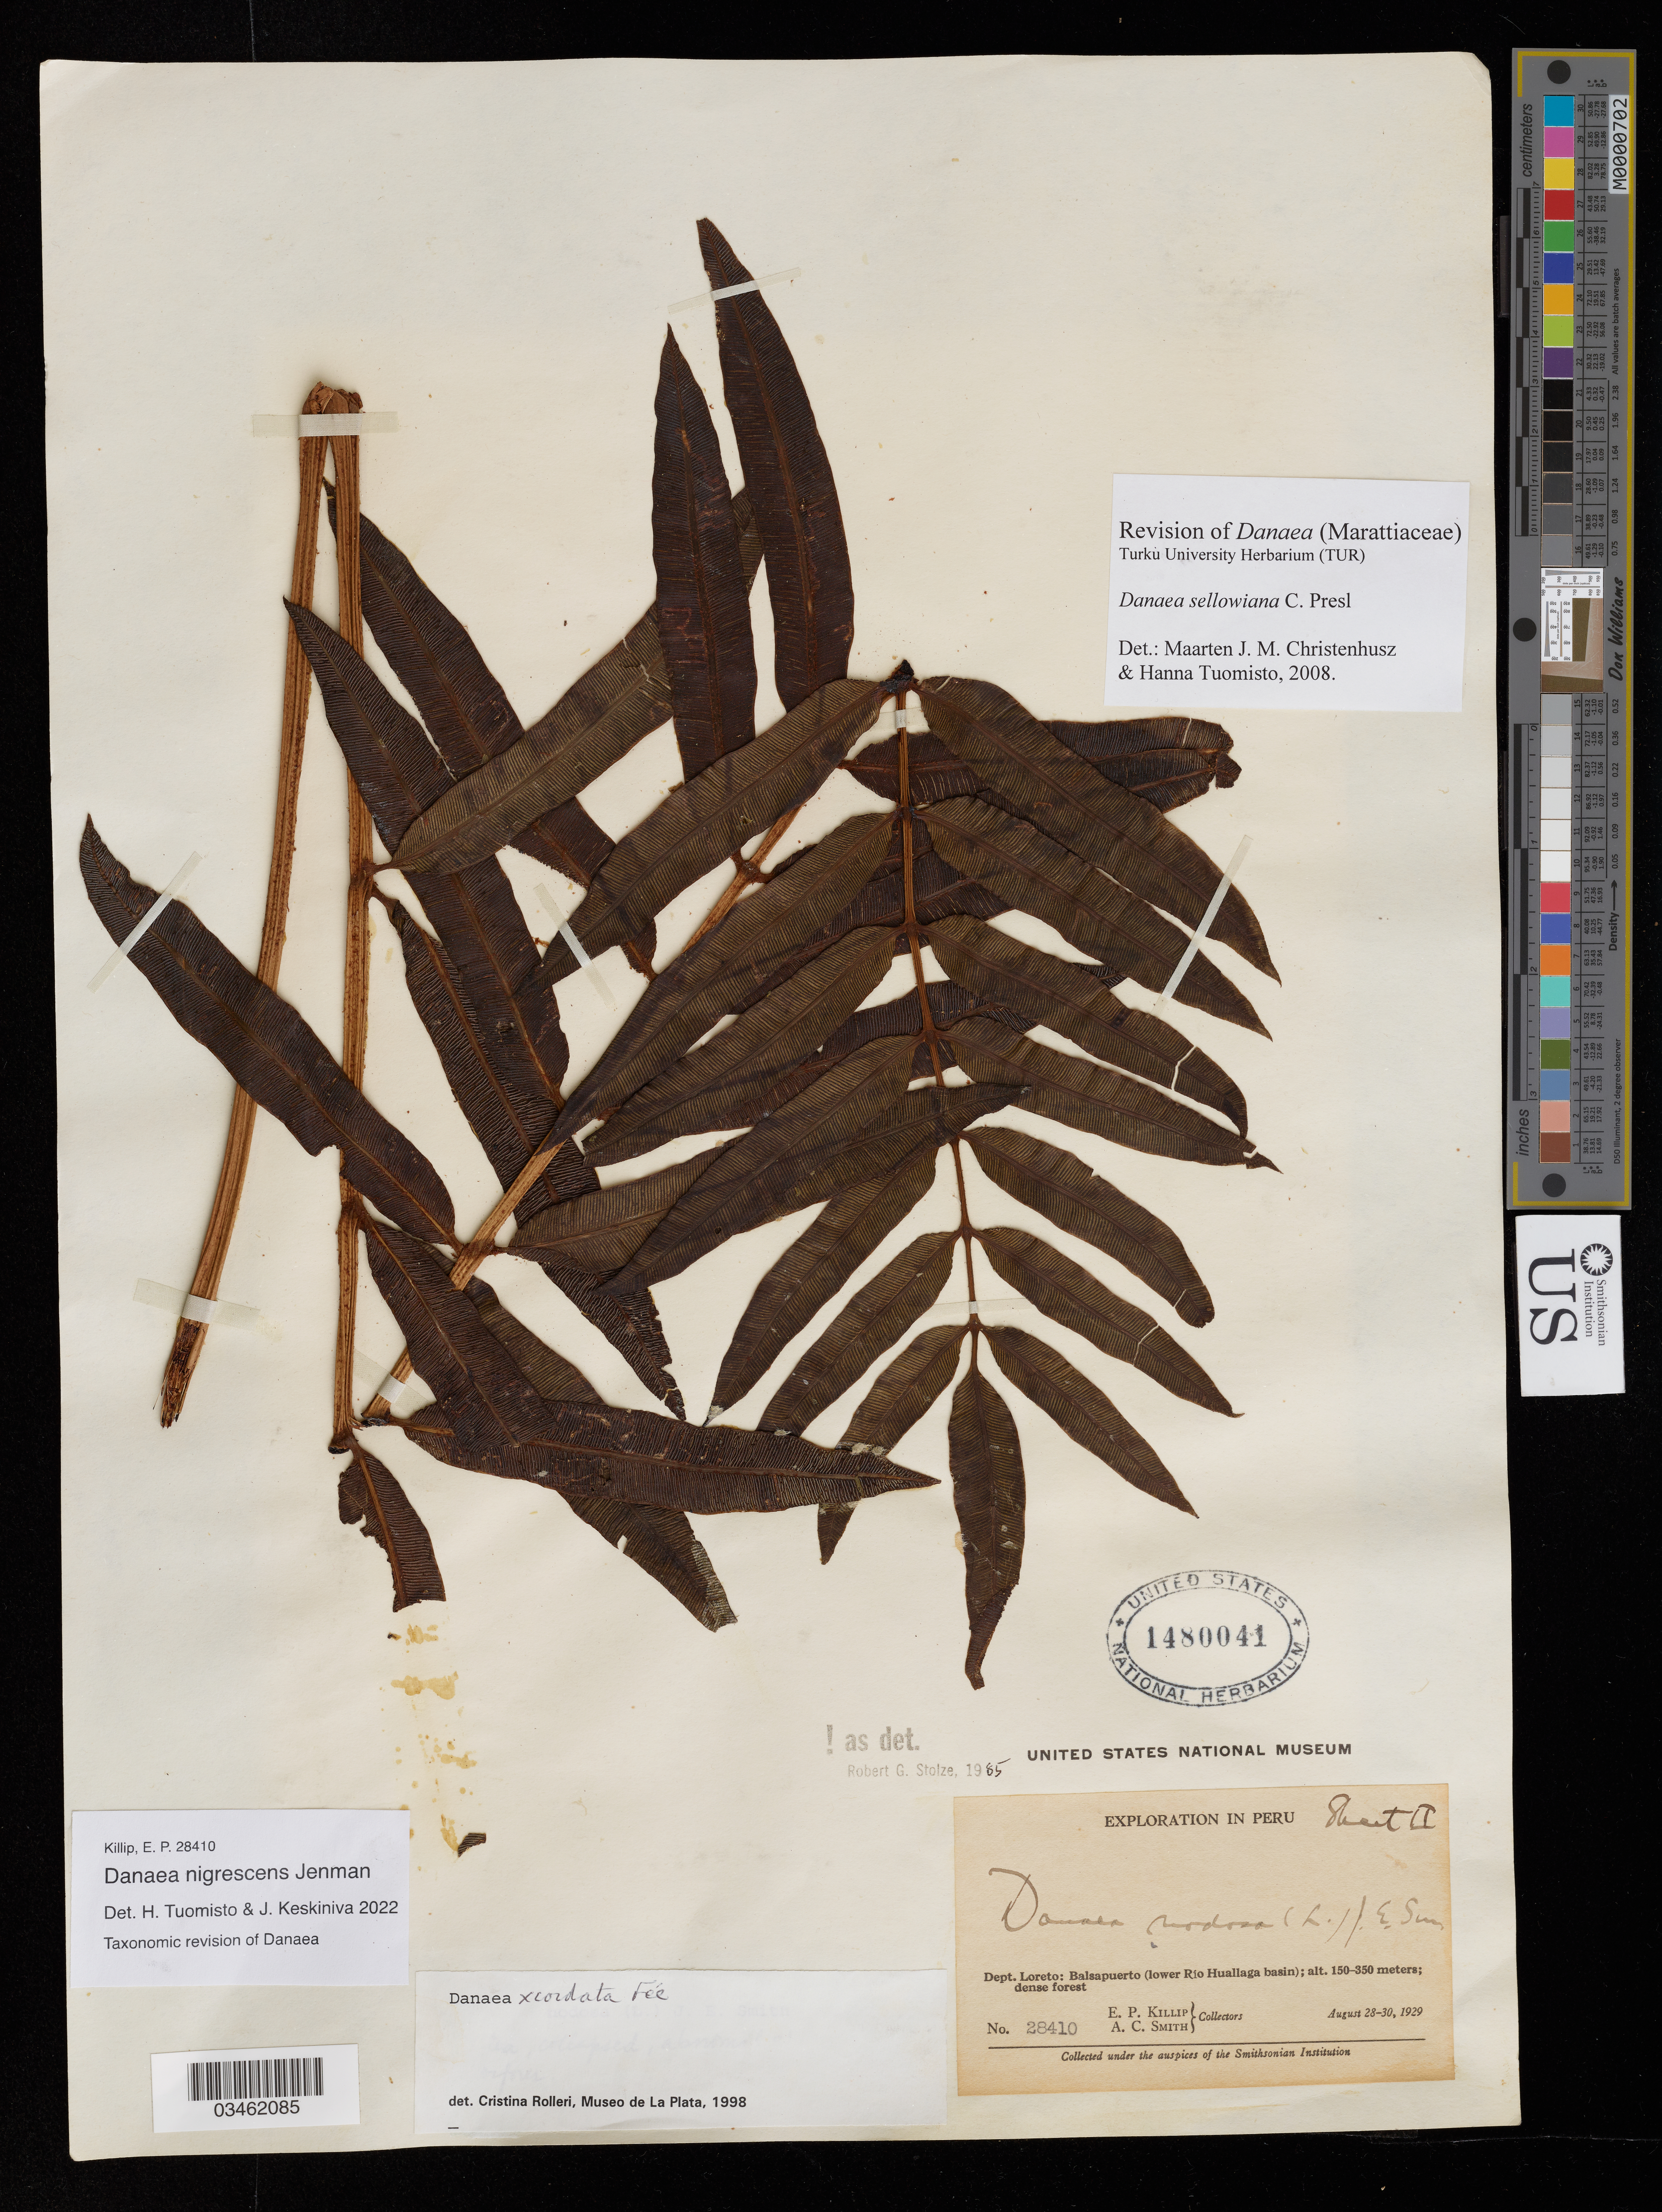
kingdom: Plantae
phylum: Tracheophyta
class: Polypodiopsida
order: Marattiales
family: Marattiaceae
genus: Danaea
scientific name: Danaea nigrescens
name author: Jenman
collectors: E. P. Killip & A. C. Smith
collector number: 28410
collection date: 1929-08-28/1929-08-30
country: Peru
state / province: Loreto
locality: Exploration in Peru. Dept. Loreto: Balsapuerto (lower Rio Huallaga basin).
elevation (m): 150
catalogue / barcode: US 1480041